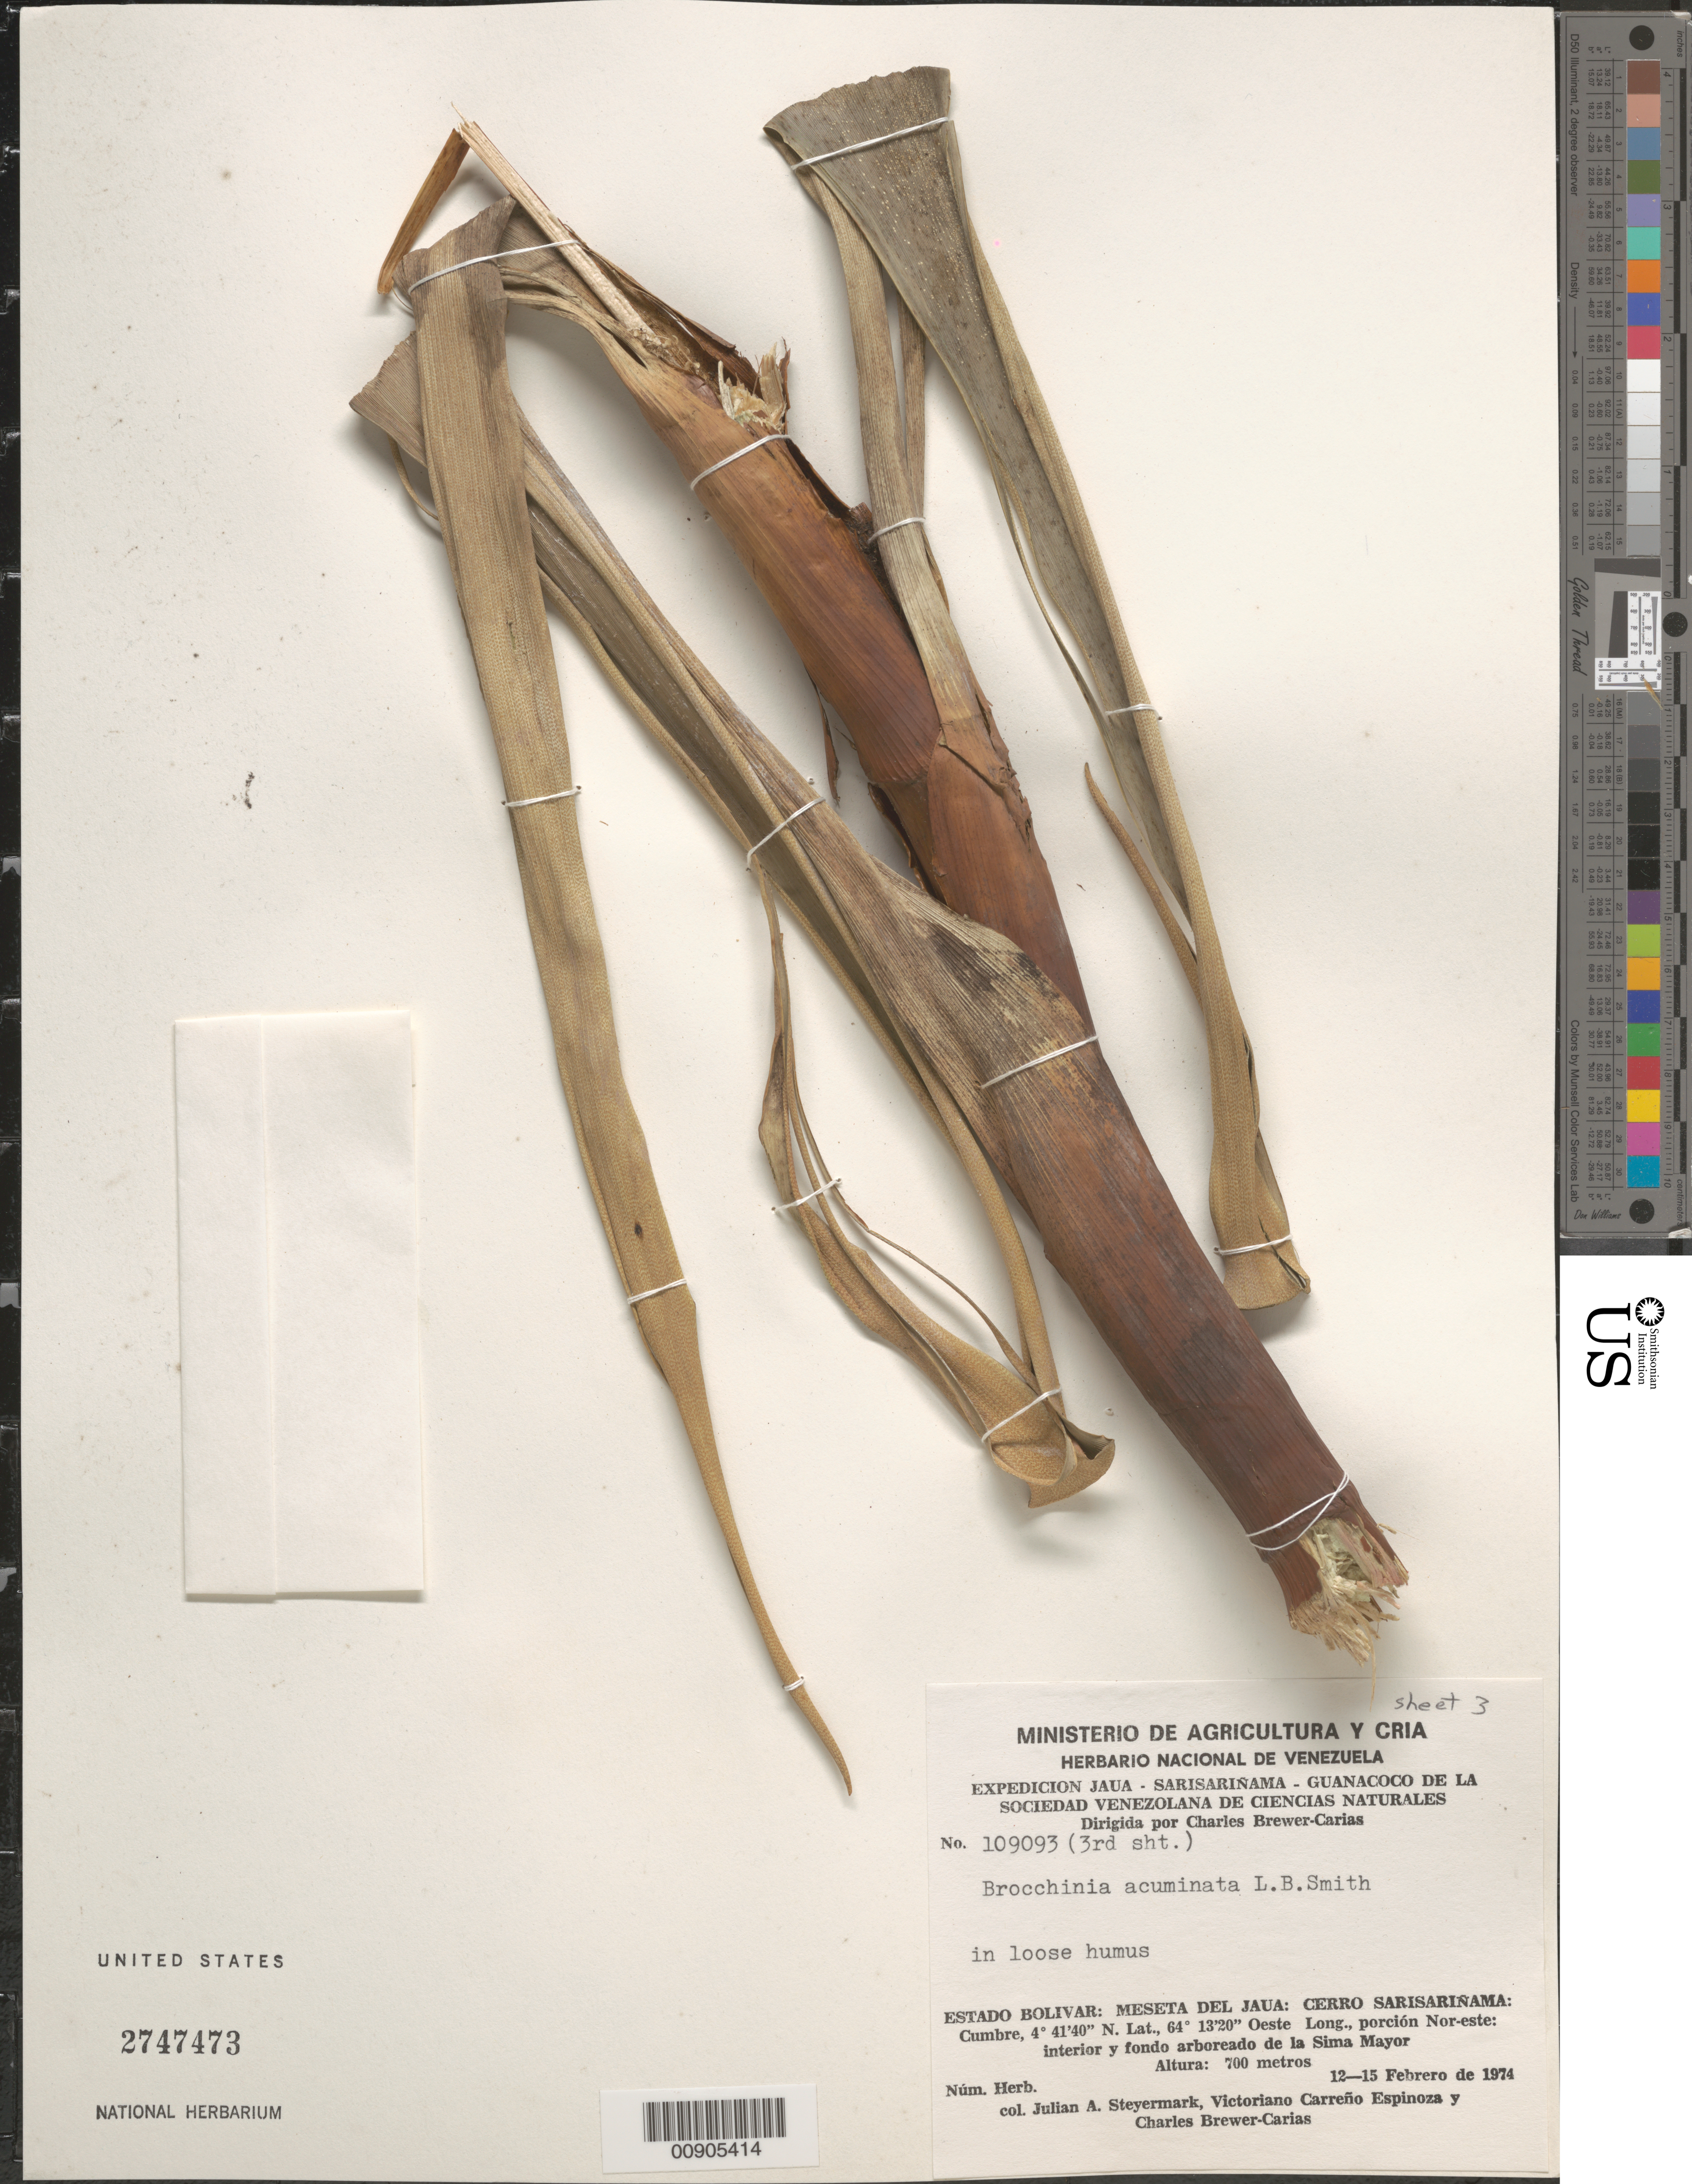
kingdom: Plantae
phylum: Tracheophyta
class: Liliopsida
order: Poales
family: Bromeliaceae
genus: Brocchinia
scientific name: Brocchinia acuminata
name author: L.B. Sm.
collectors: J. Steyermark, V. Carreño E. & C. Brewer-Carias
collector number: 109093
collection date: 1974-02-12/1974-02-15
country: Venezuela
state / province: Bolivar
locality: Meseta del Jaua: Cerro Sarisariñama: Cumbre, porción Nor-este: interior y fondo arboreado de la Sima Mayor.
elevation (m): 700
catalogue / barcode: US 2747473